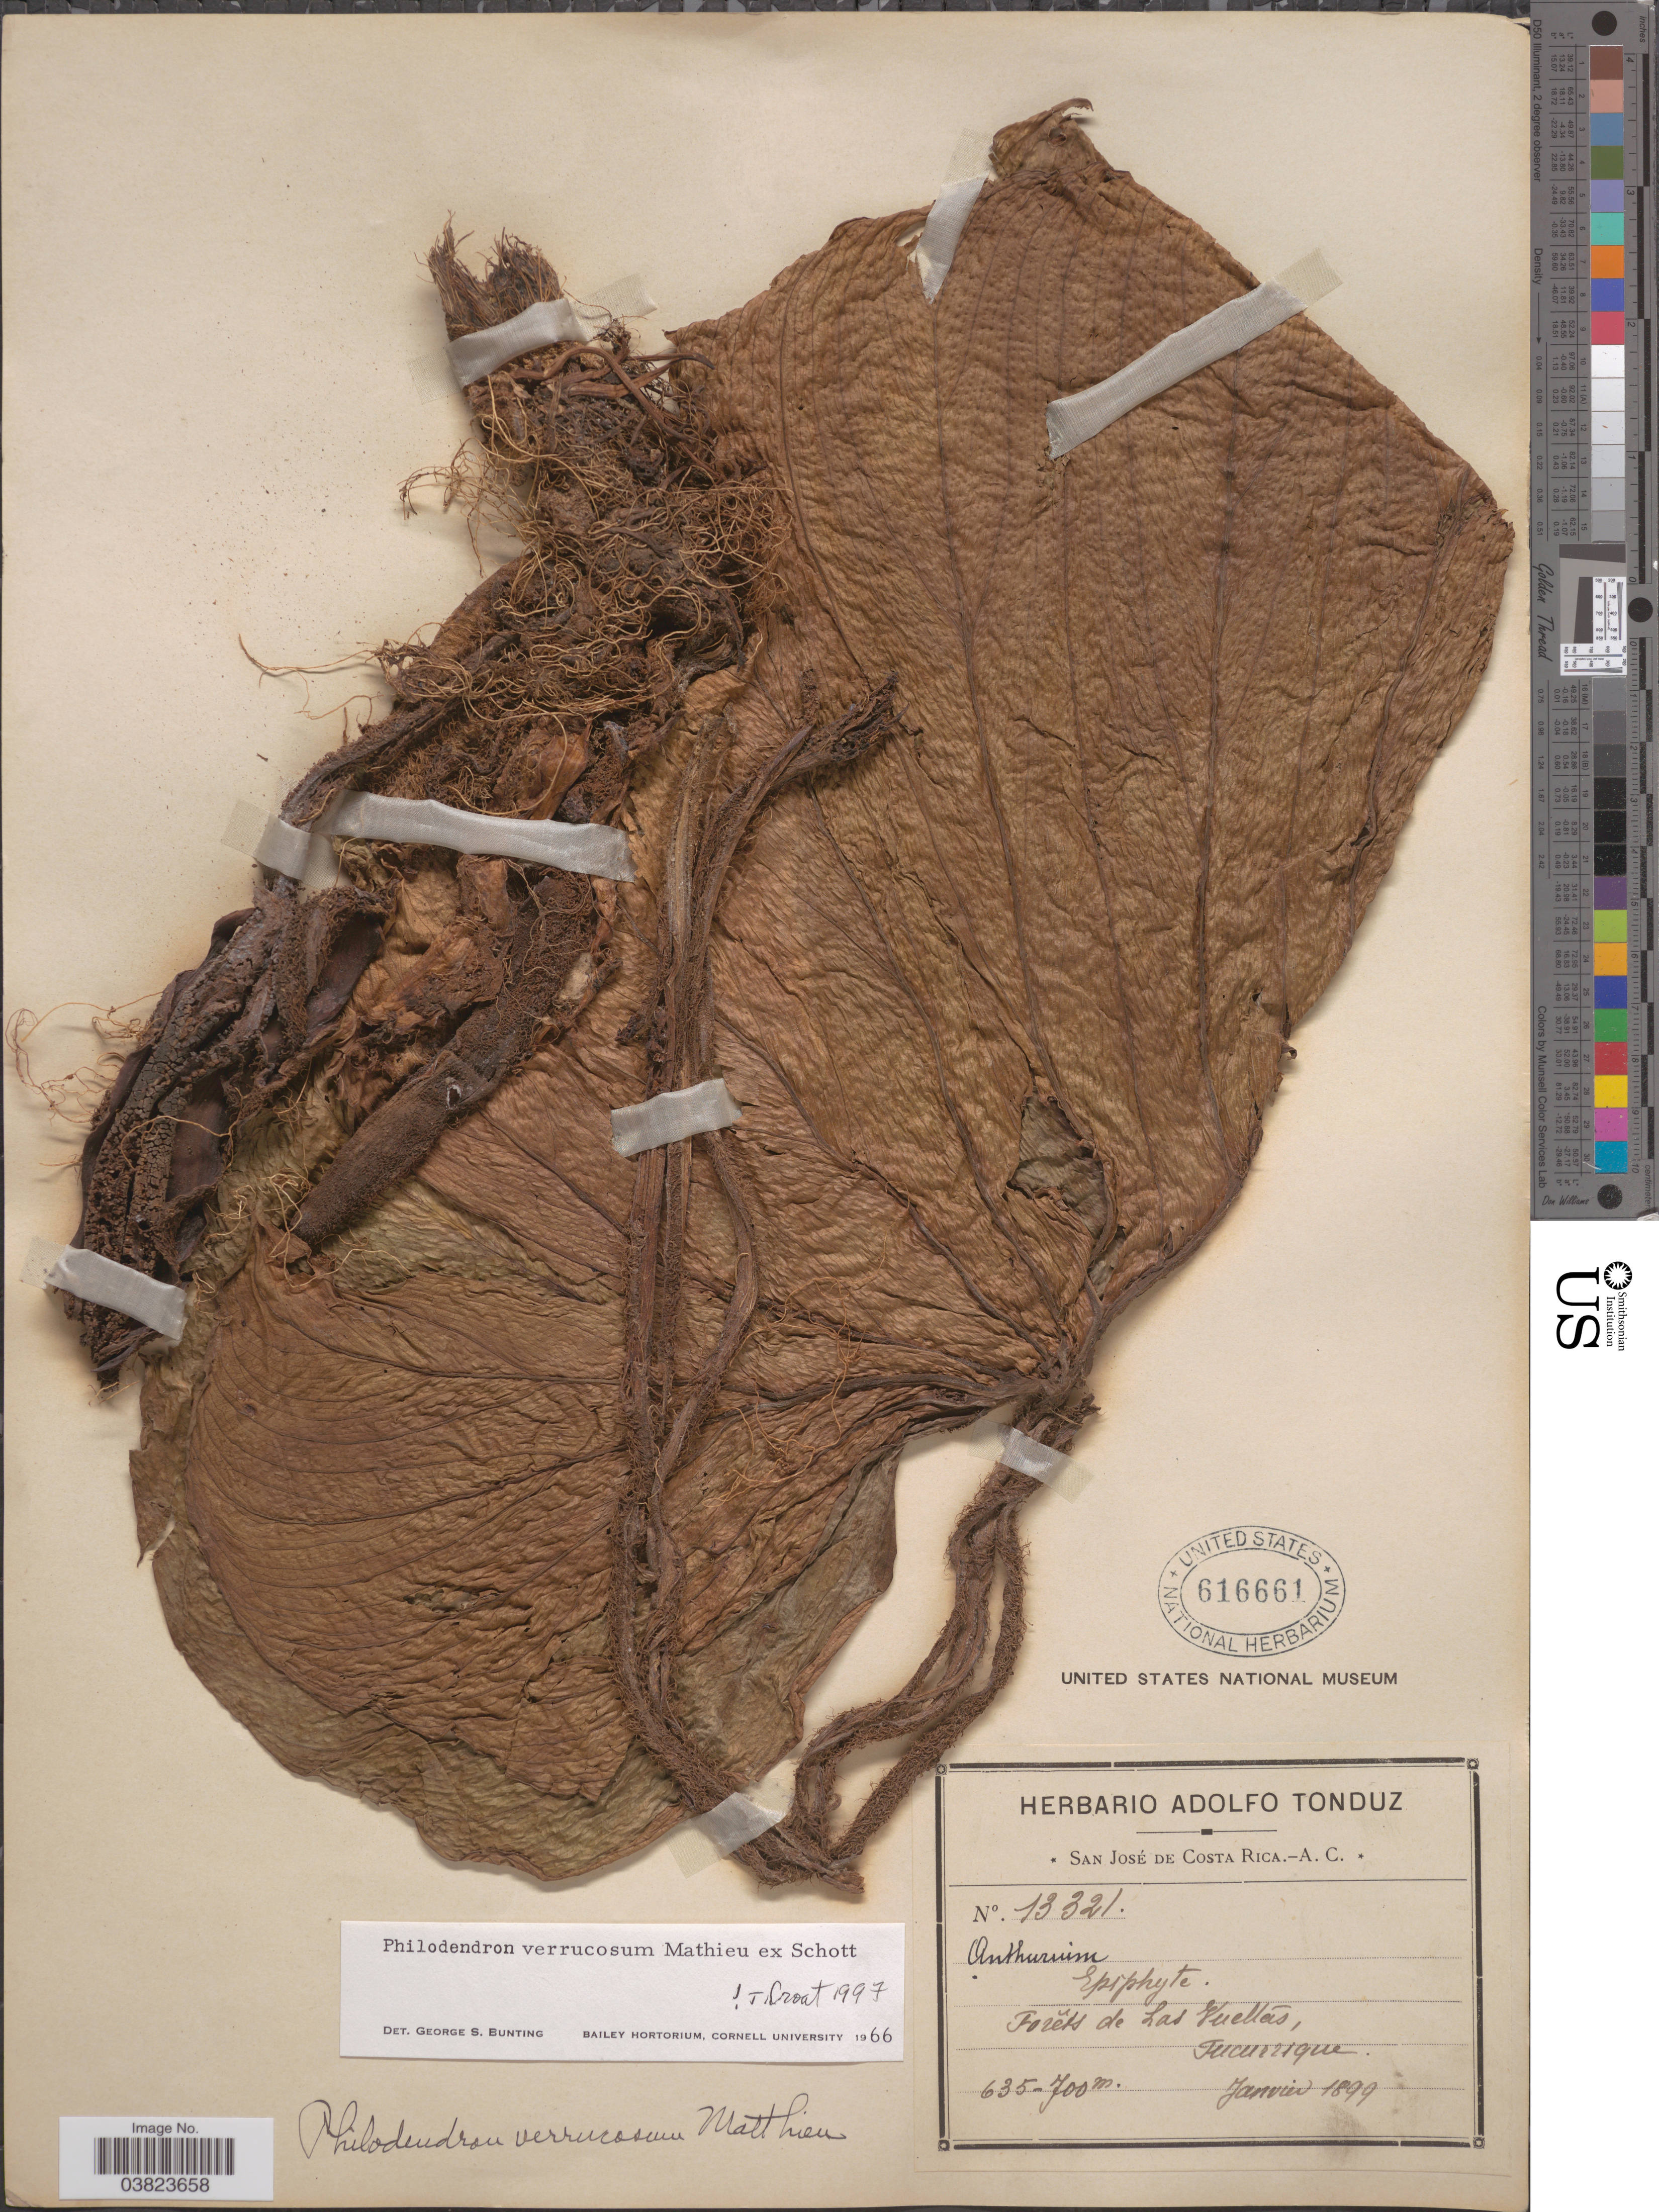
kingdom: Plantae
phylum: Tracheophyta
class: Liliopsida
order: Alismatales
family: Araceae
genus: Philodendron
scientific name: Philodendron verrucosum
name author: L. Mathieu ex Schott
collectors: ex Herb. Adolfo Tonduz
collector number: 13321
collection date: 1899-01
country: Costa Rica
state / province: San José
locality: Forêts de La Vueltás, Tucurrique.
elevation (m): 635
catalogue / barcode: US 616661